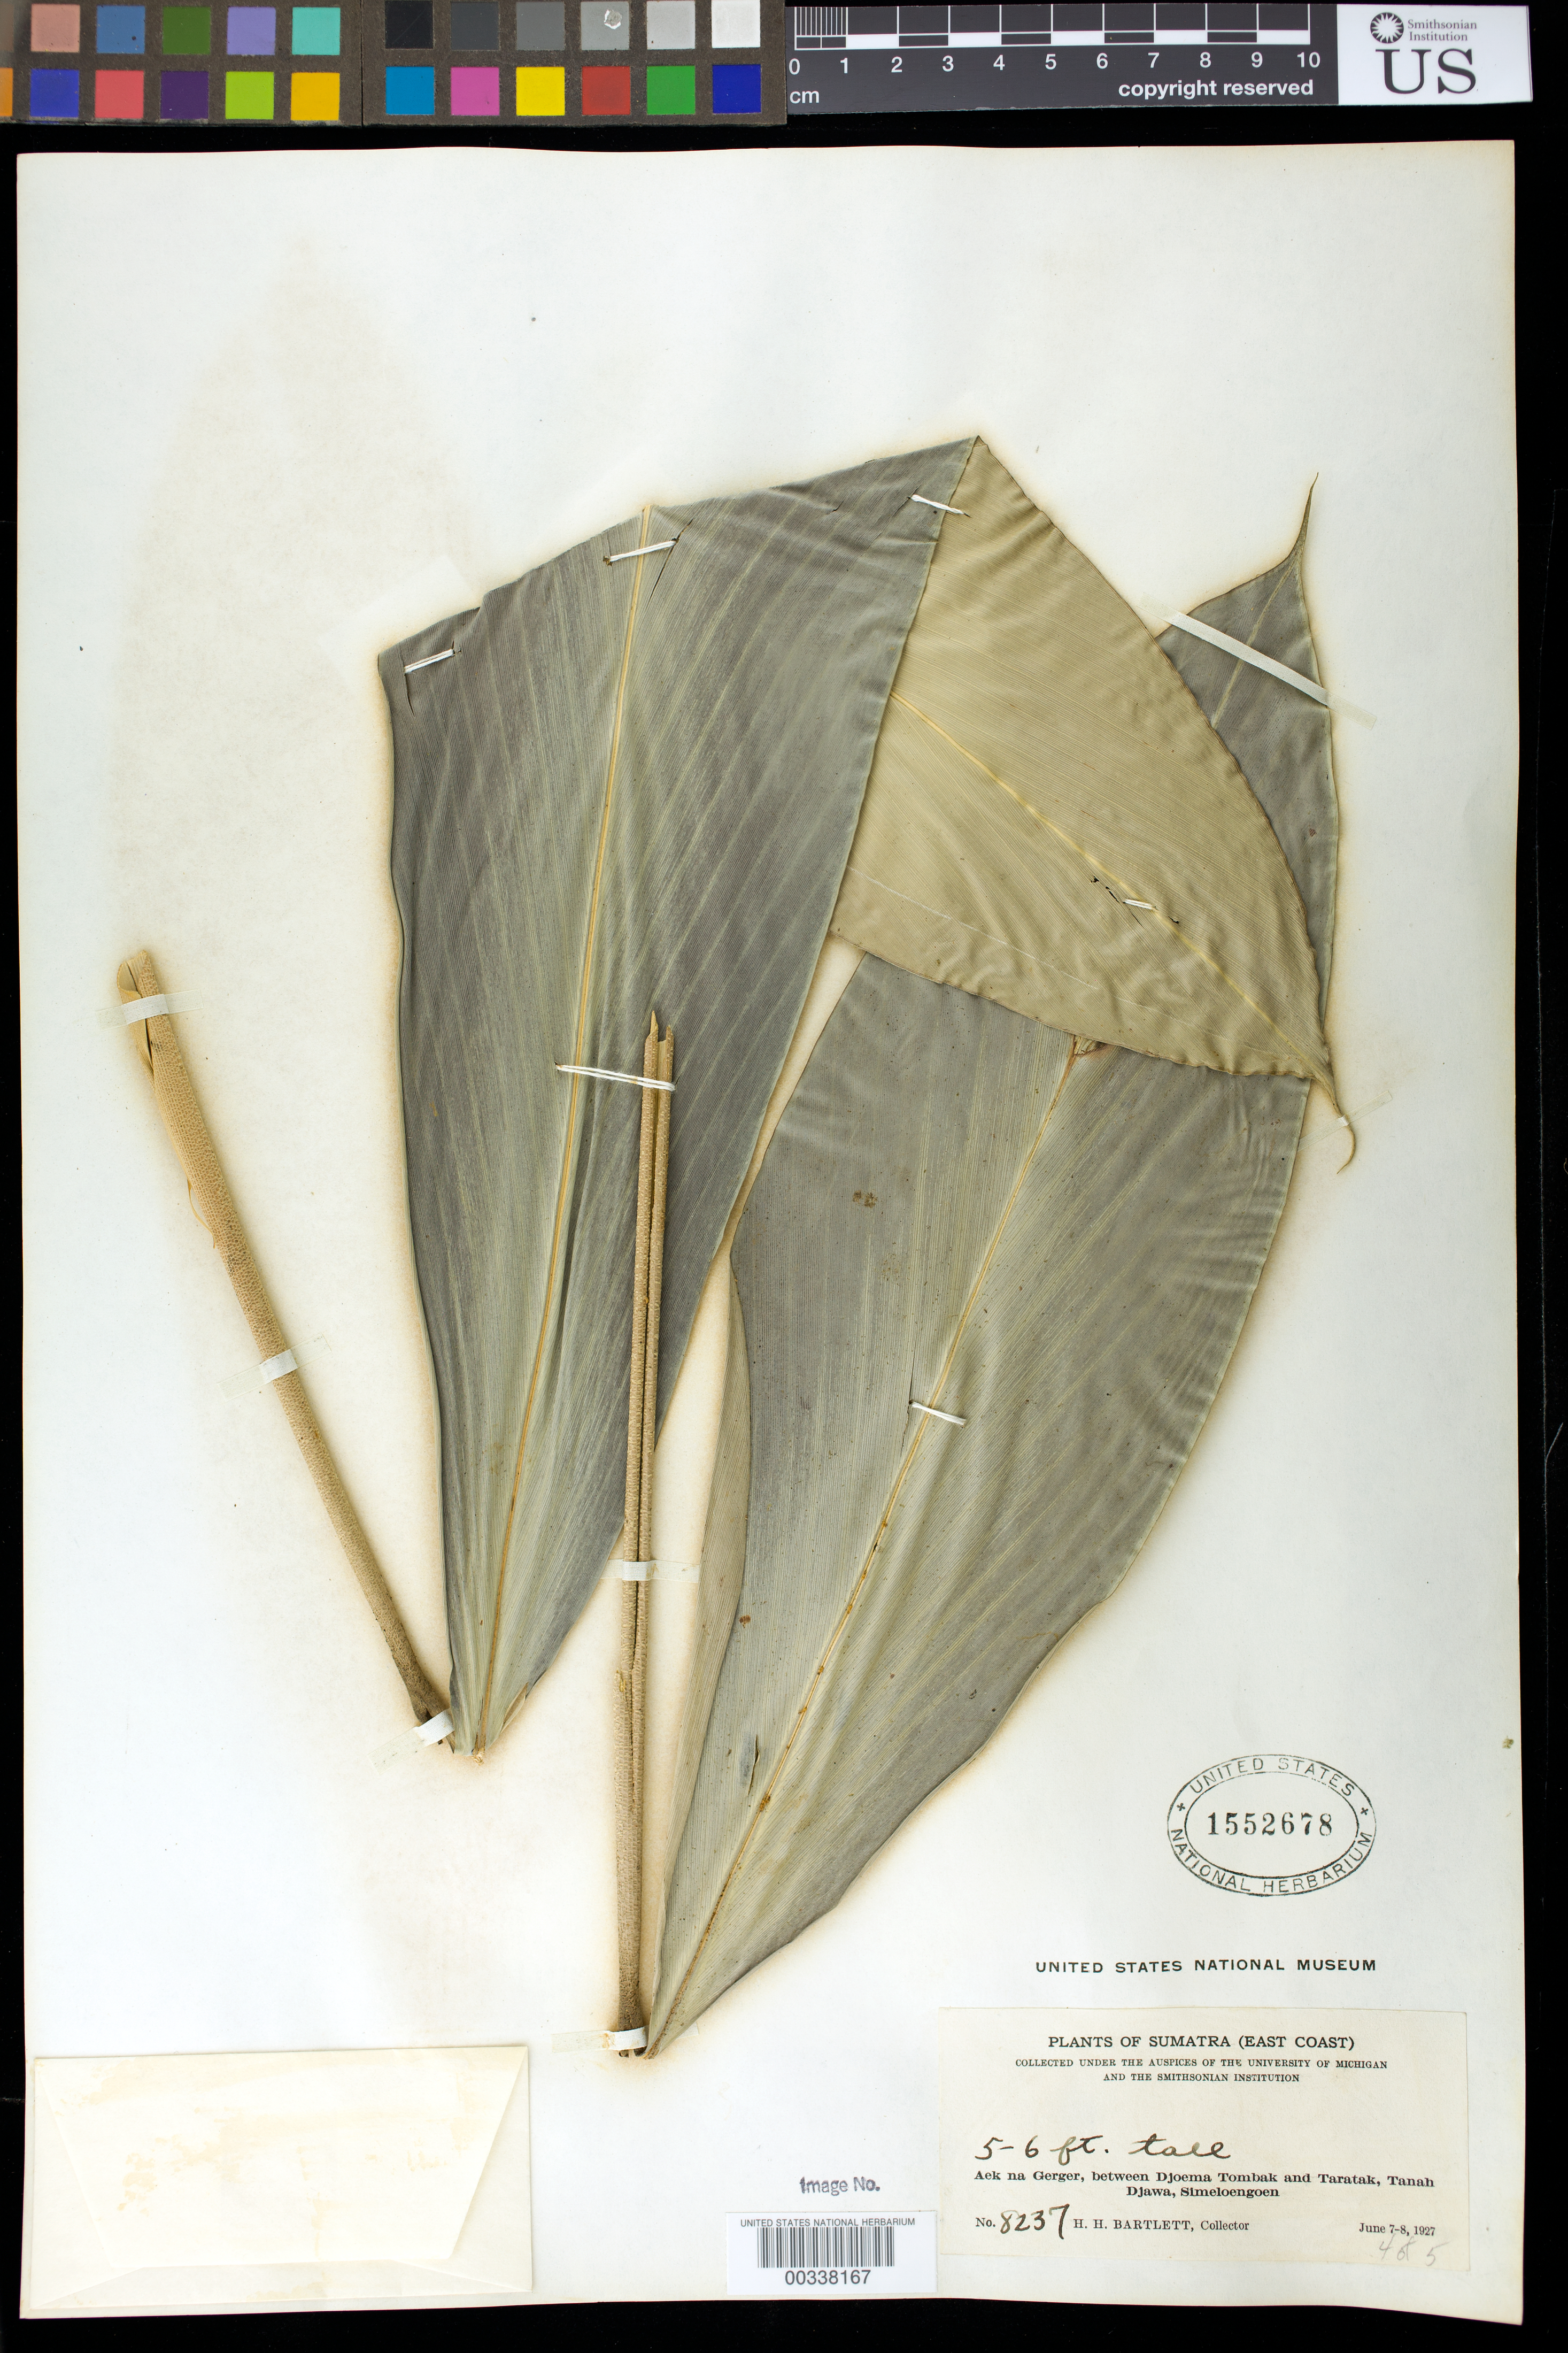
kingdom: Plantae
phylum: Tracheophyta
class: Liliopsida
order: Zingiberales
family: Zingiberaceae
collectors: H. H. Bartlett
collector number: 8237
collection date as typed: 07 Jun 1927 to 08 Jun 1927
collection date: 1927-06-07/1927-06-08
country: Indonesia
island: Sumatra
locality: (east coast), aek na gerger, between djoema tombak and taratak, tanah djawa, simeloengoen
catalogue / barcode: US 1552678